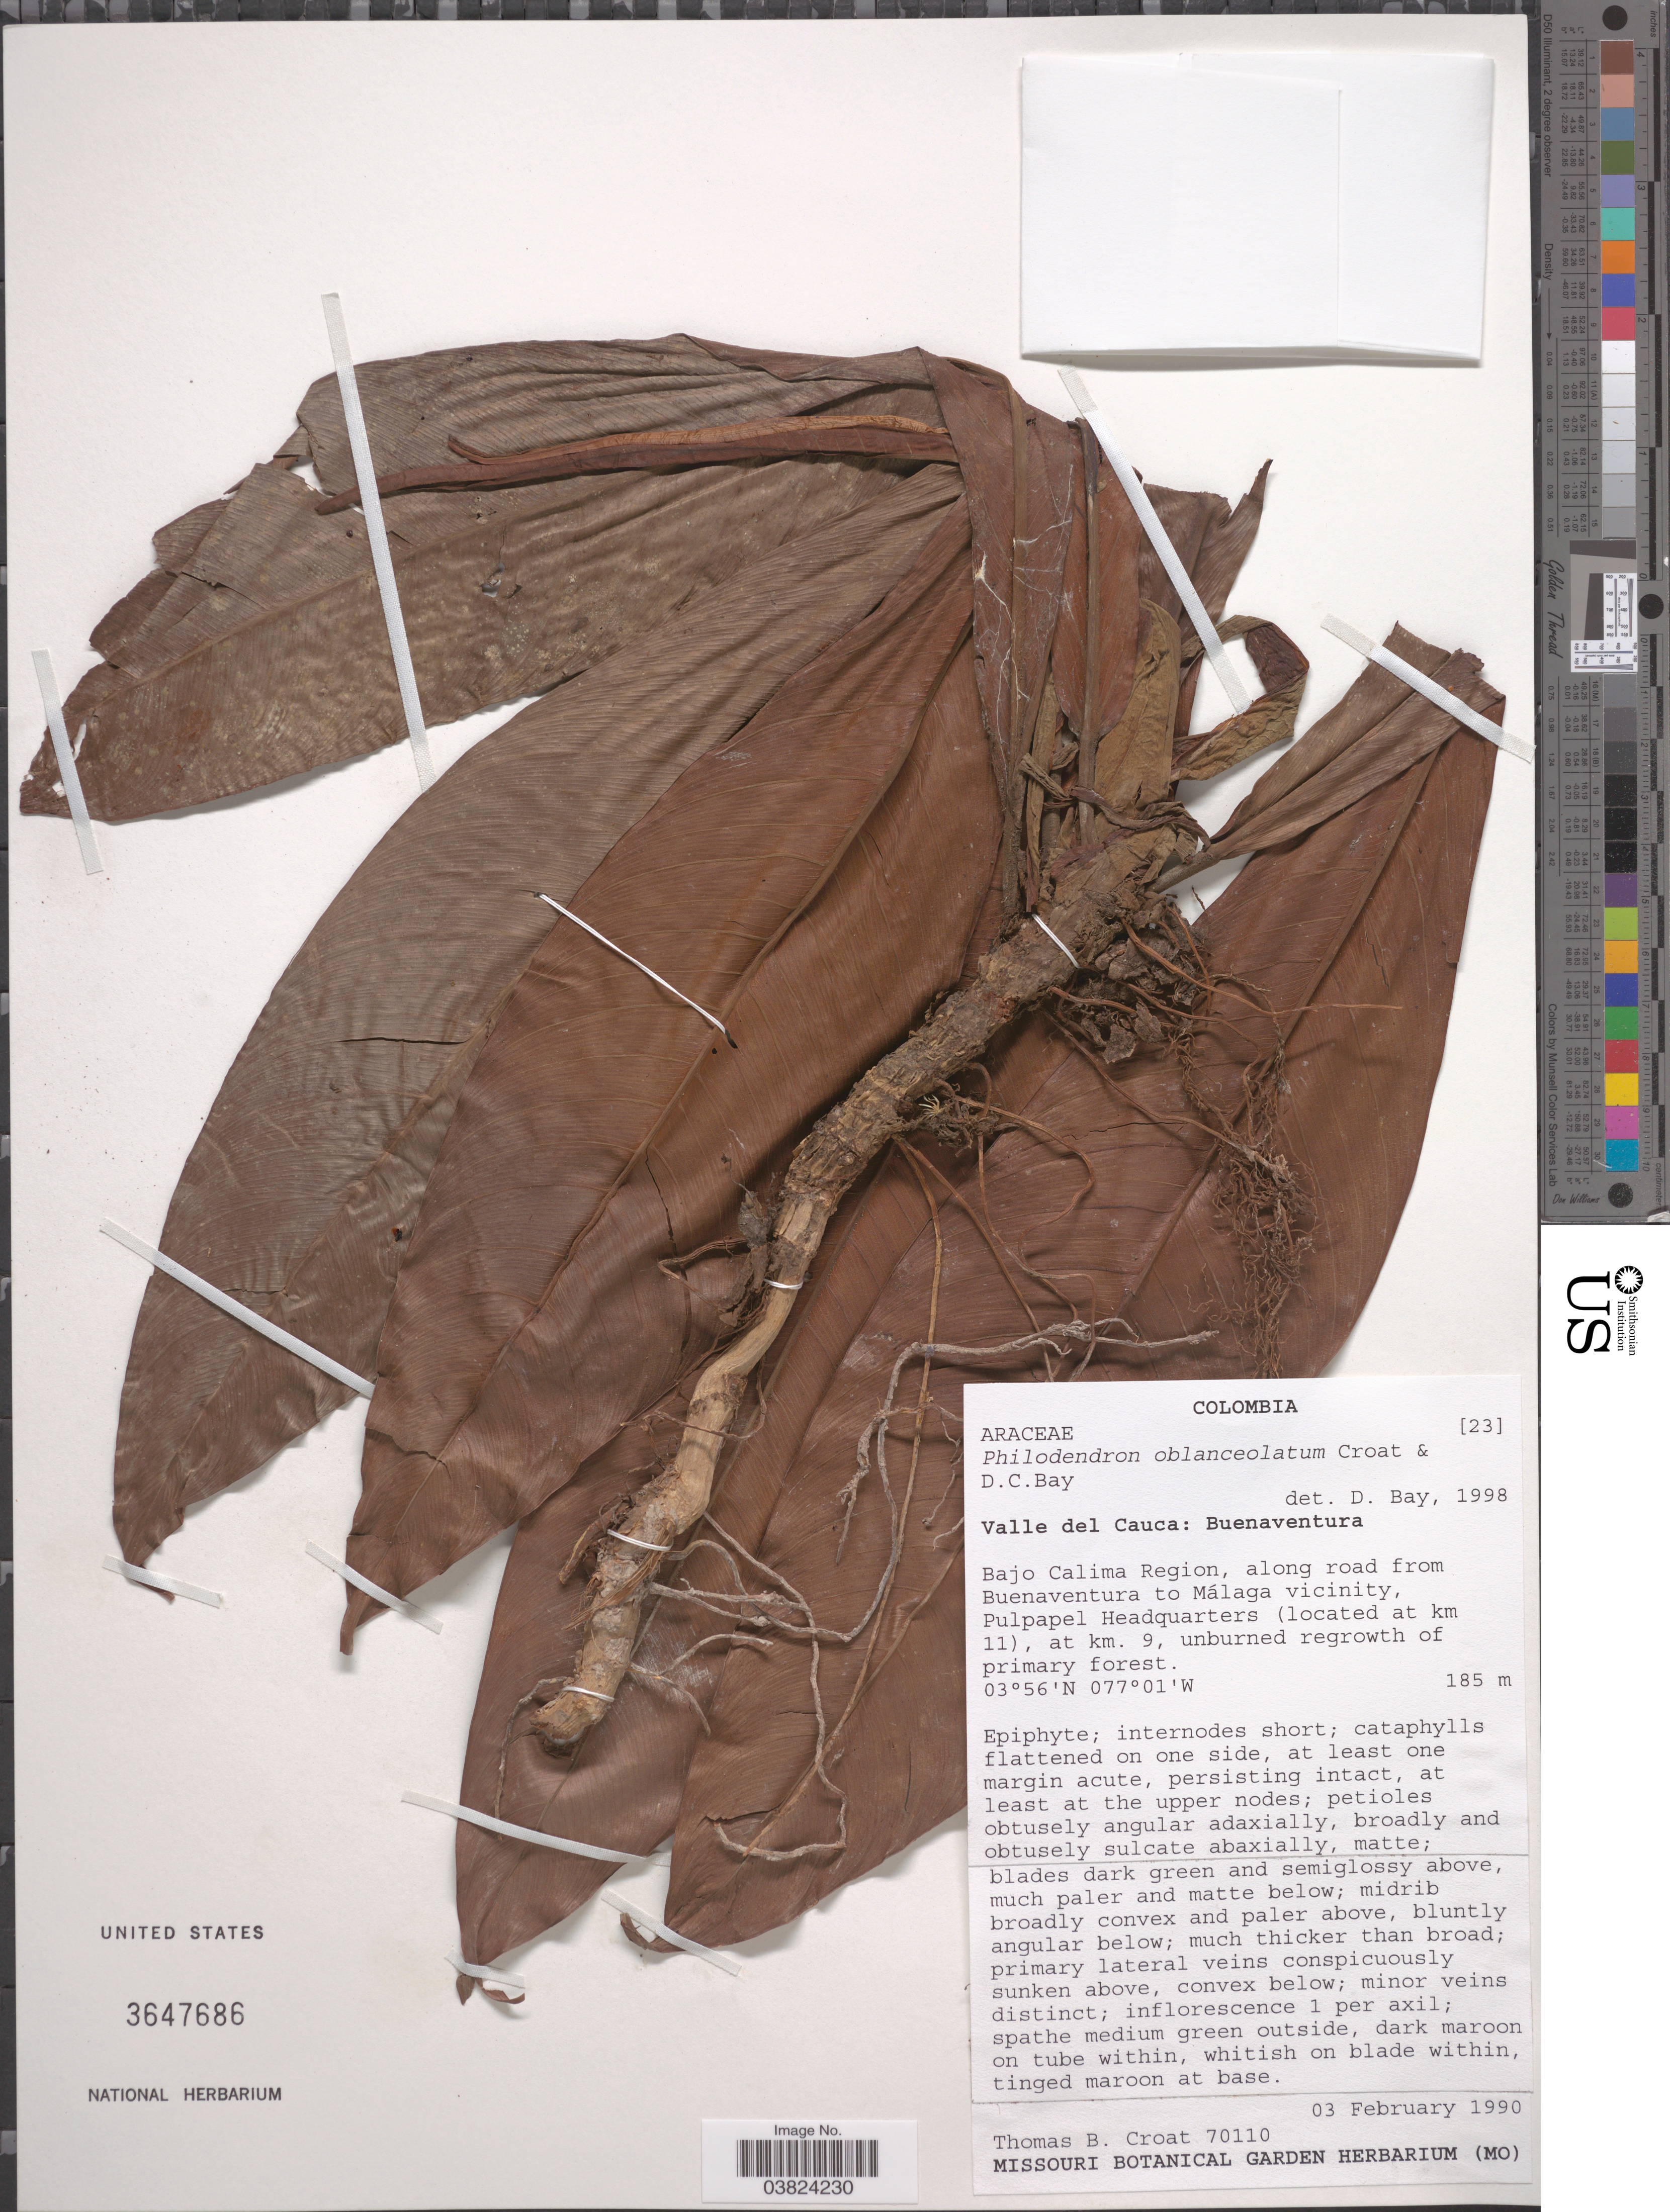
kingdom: Plantae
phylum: Tracheophyta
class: Liliopsida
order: Alismatales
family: Araceae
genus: Philodendron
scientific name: Philodendron oblanceolatum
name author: Croat & D.C. Bay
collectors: T. B. Croat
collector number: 70110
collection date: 1990-02-03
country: Colombia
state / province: Valle del Cauca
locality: Buenaventura. Bajo Calima Region, along road from Buenaventura to Málaga vicinity, Pulpapel Headquarters (located at km 11), at km. 9, unburned regrowth of primary forest.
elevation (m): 185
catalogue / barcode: US 3647686